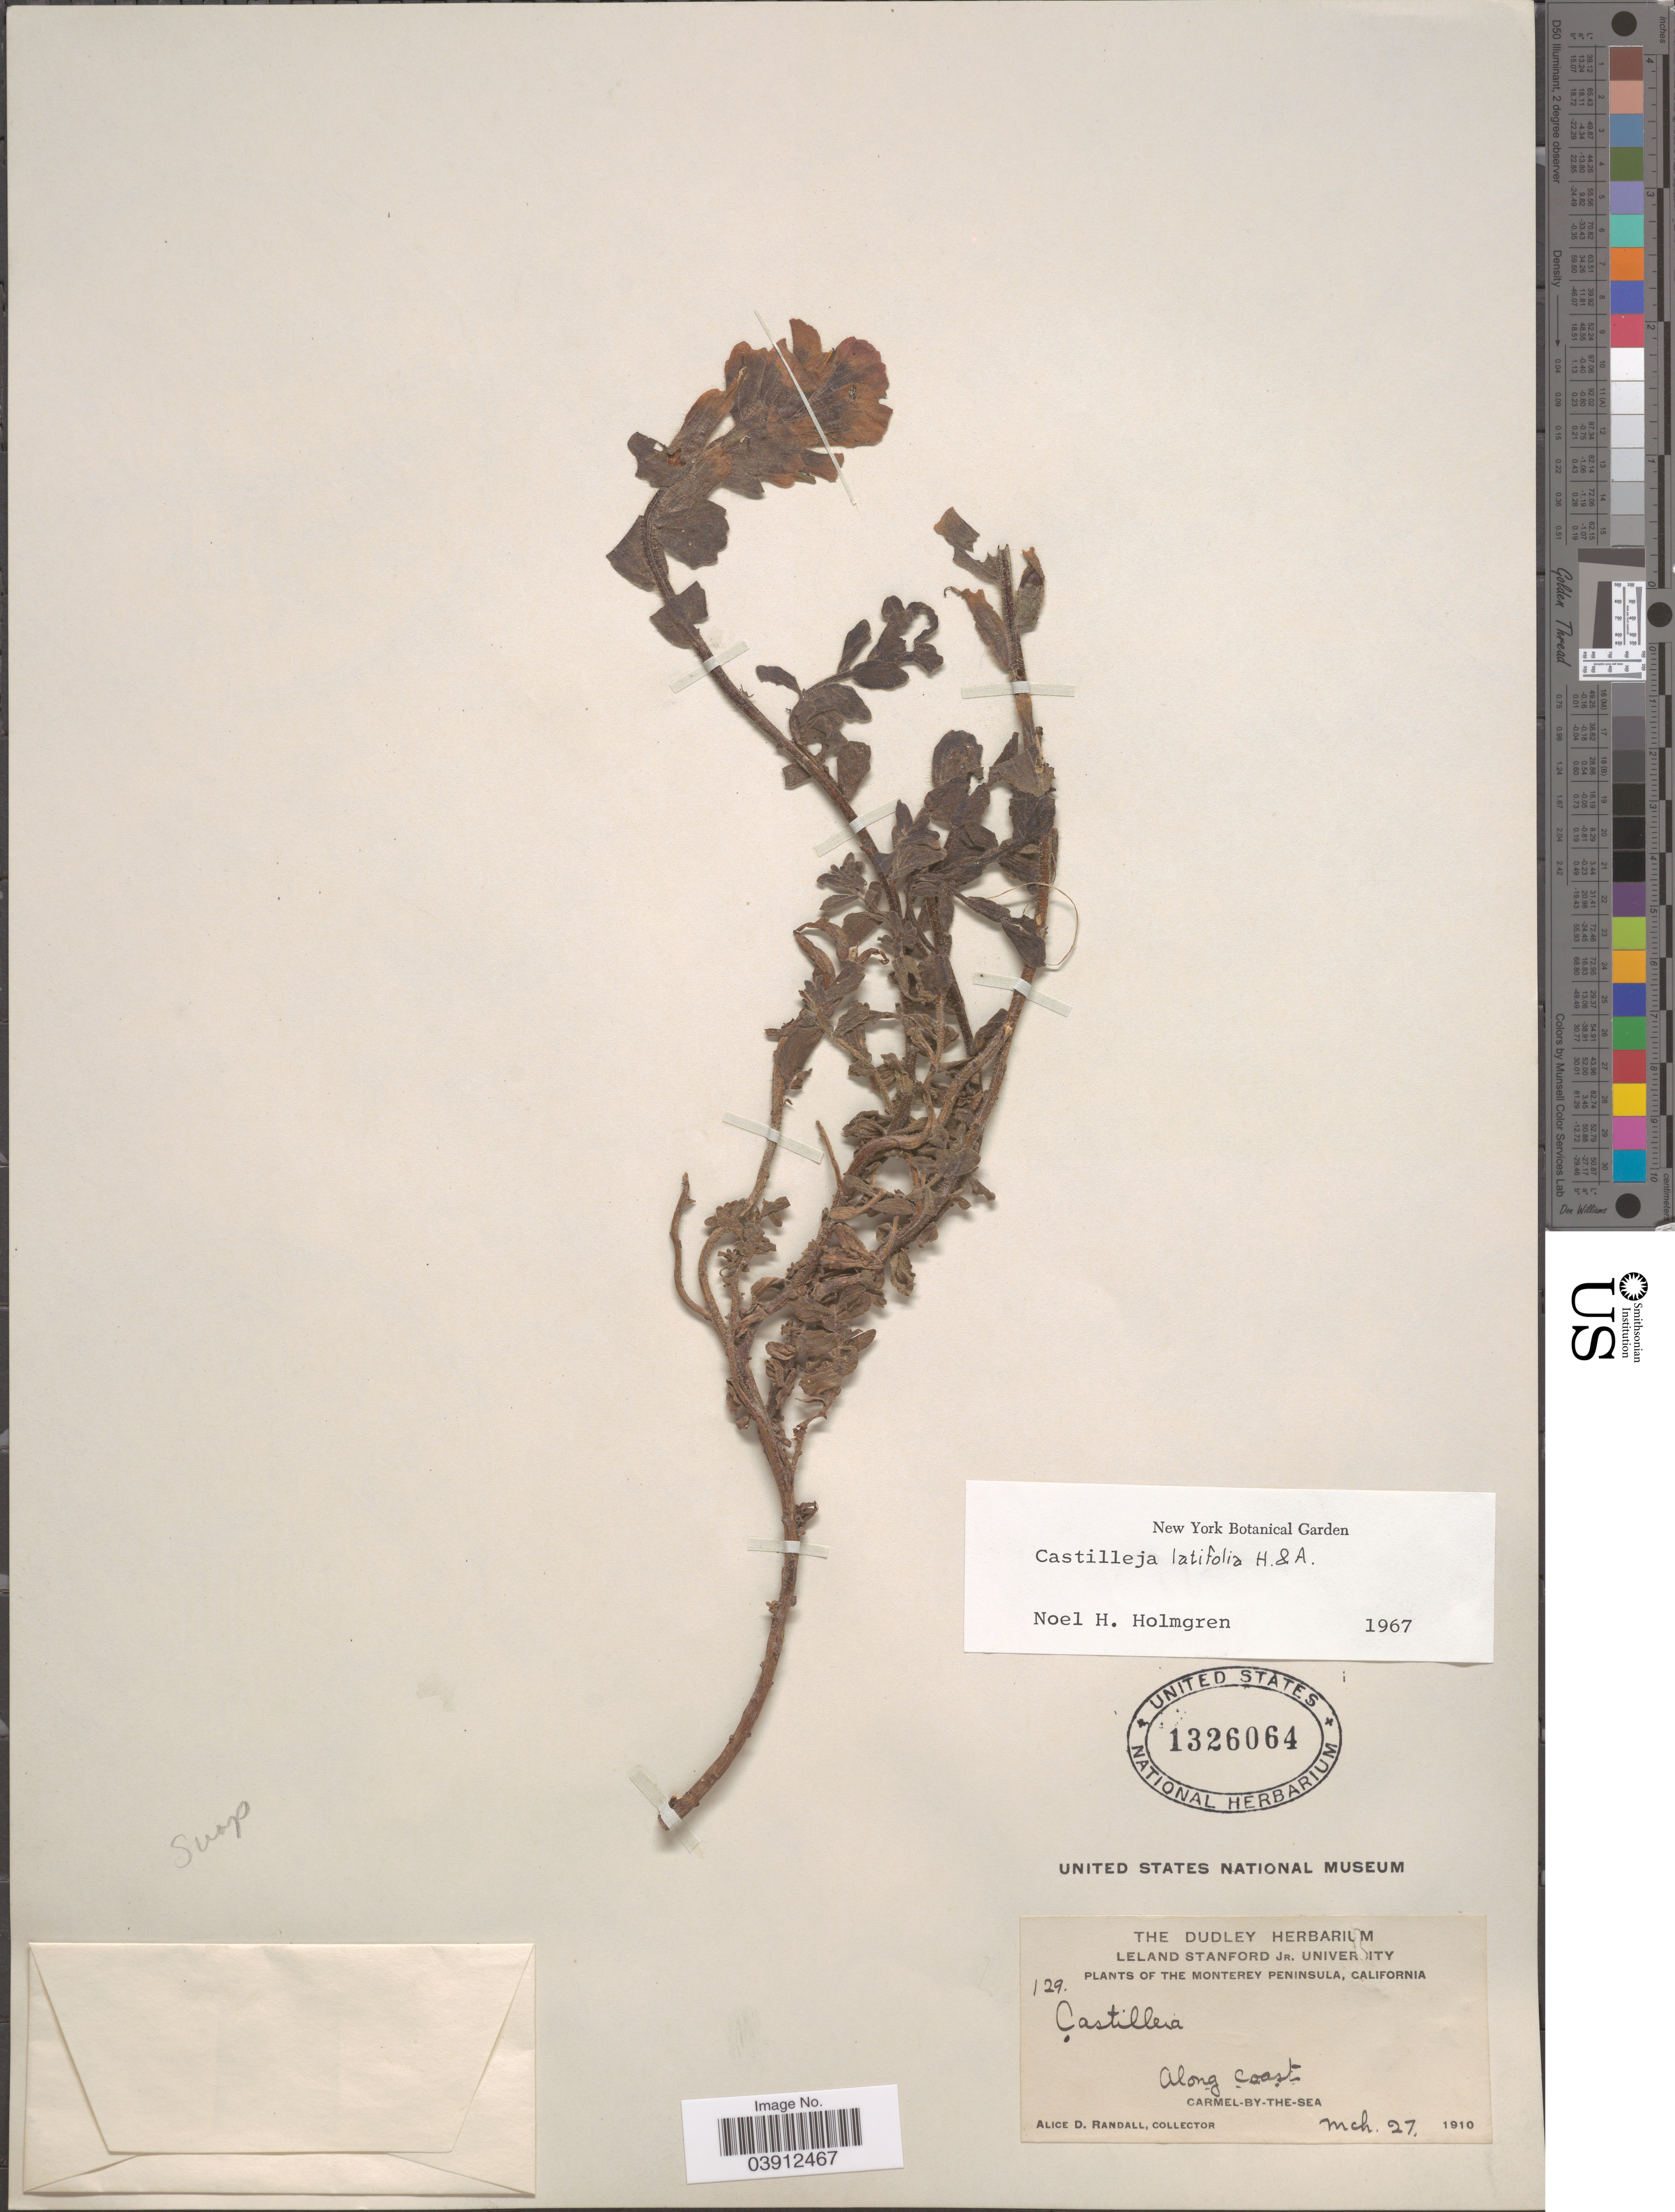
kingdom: Plantae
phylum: Tracheophyta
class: Magnoliopsida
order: Lamiales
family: Orobanchaceae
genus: Castilleja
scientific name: Castilleja latifolia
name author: Hook. & Arn.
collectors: A. Randall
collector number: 129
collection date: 1910-03-27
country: United States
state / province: California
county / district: Monterey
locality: Monterey Peninsula. Along coast, Carmel-by-the-sea.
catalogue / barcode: US 1326064